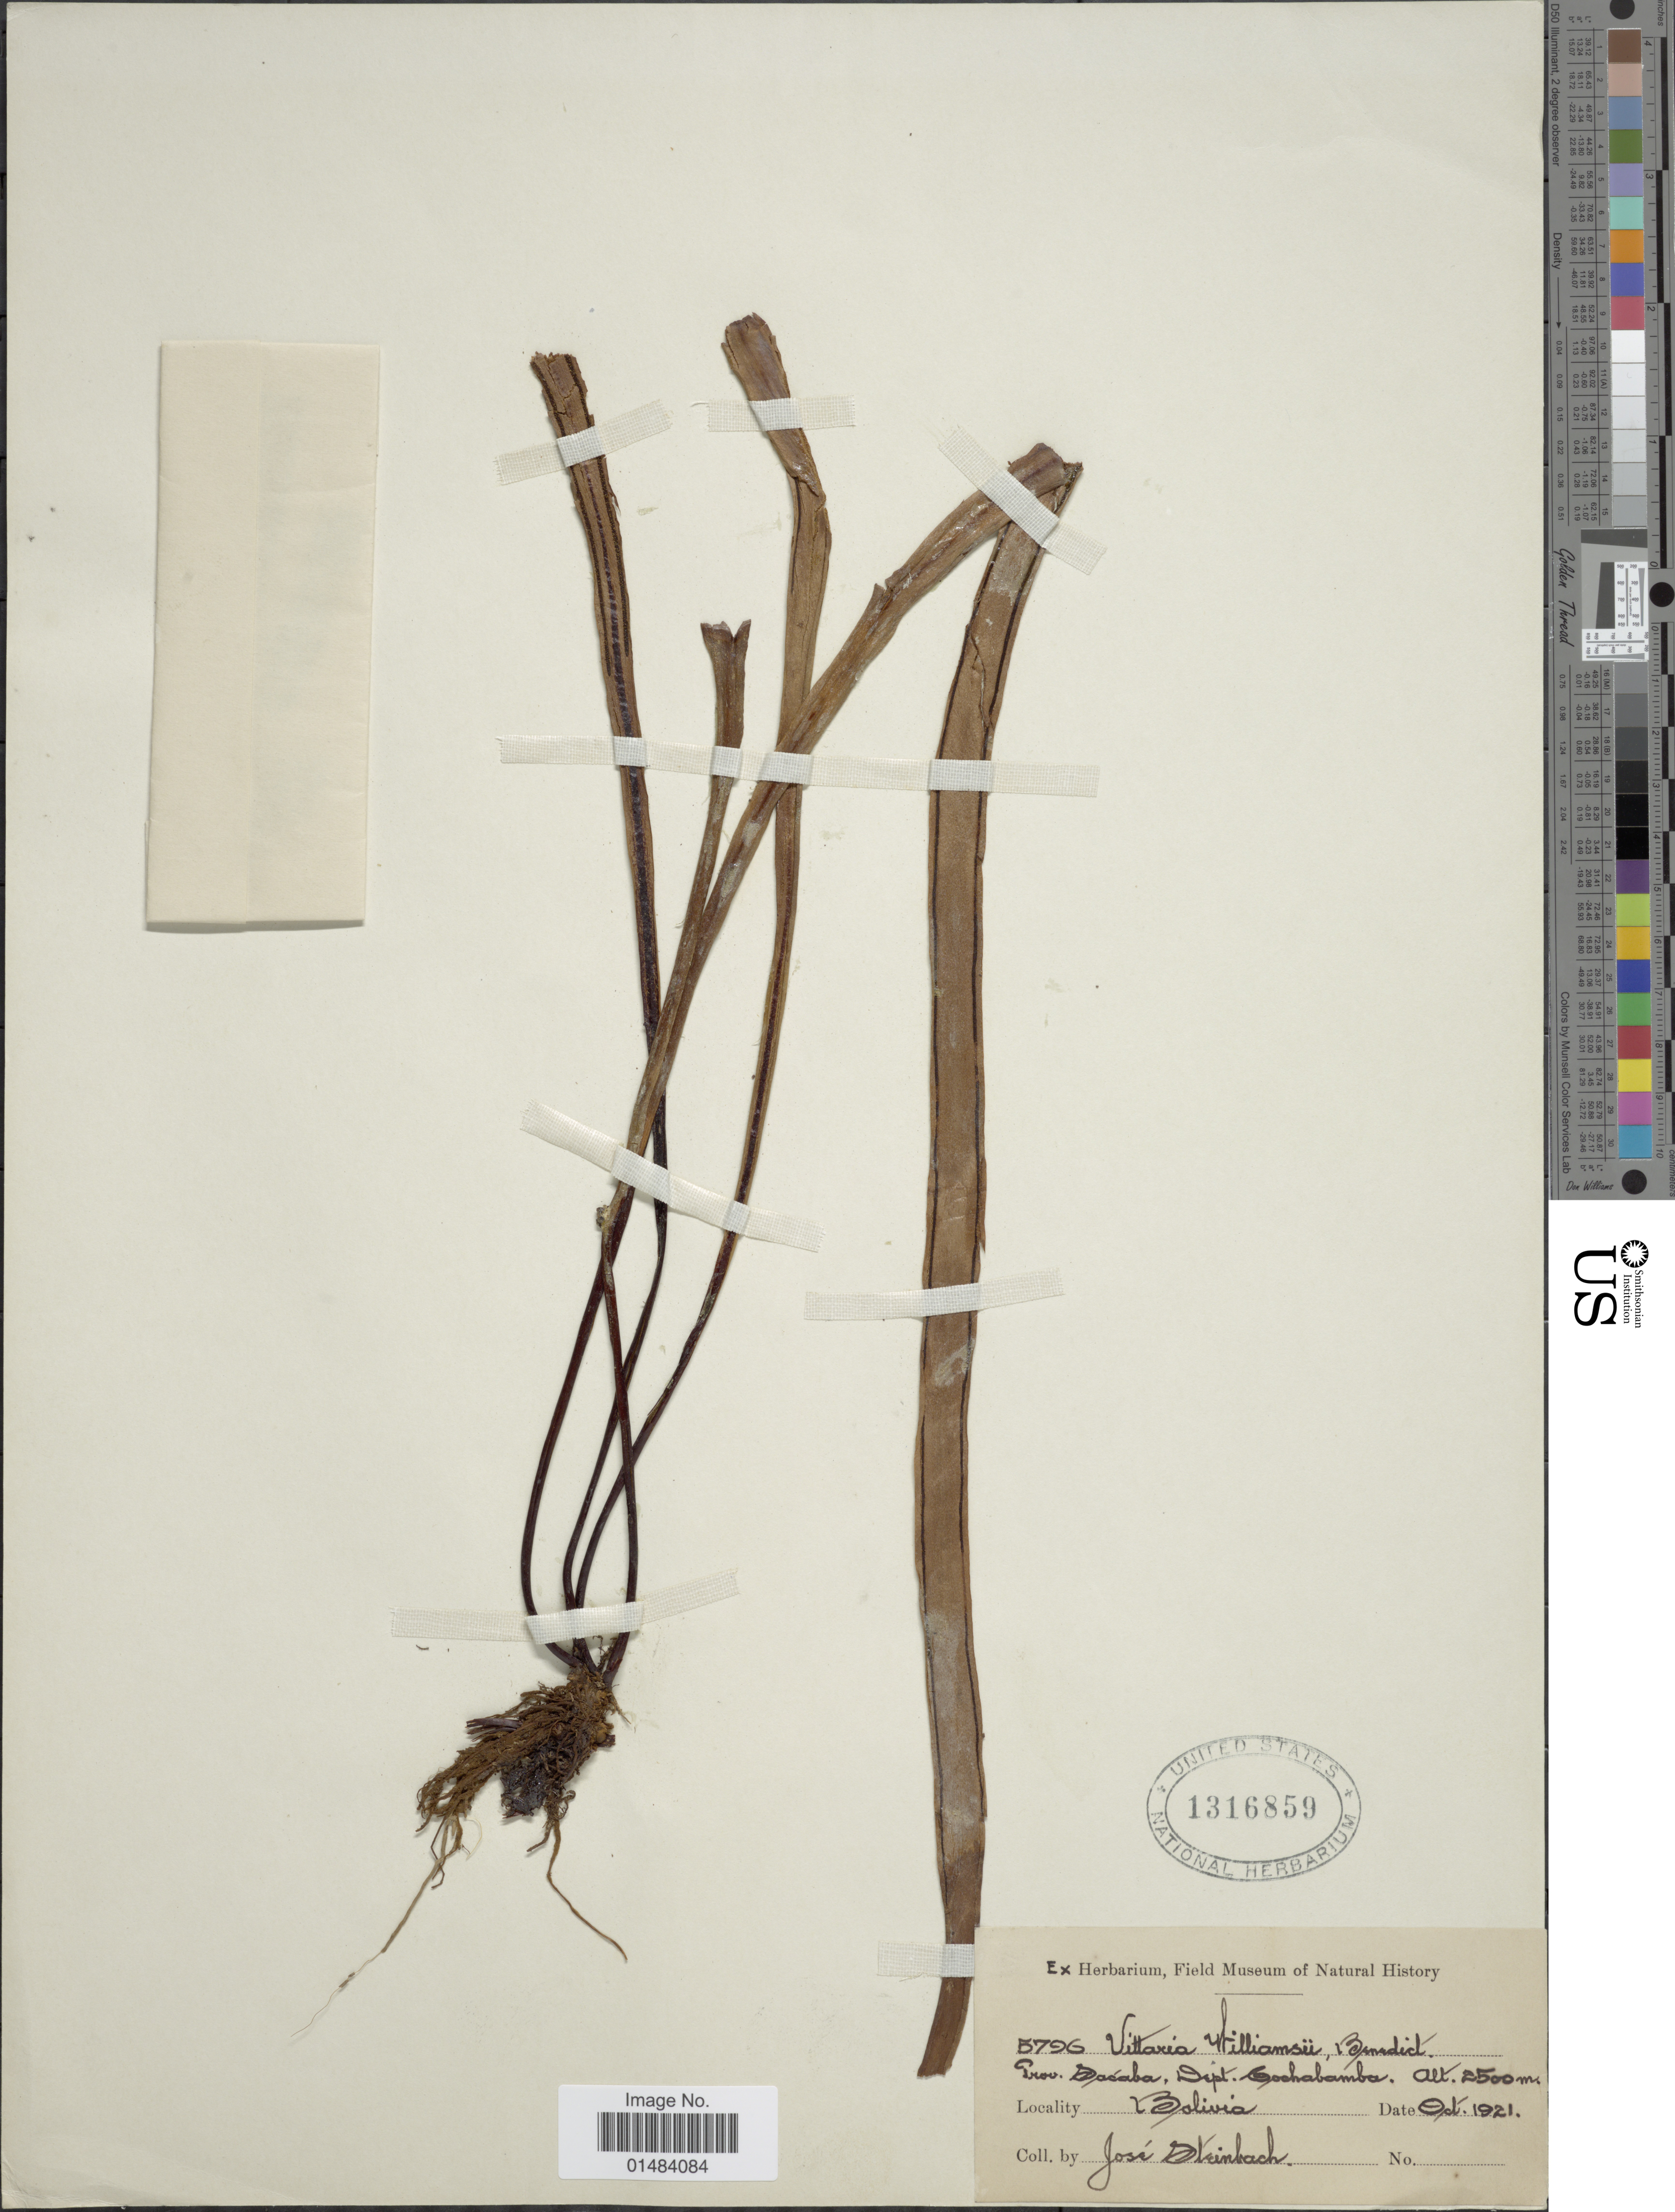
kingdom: Plantae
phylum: Tracheophyta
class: Polypodiopsida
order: Polypodiales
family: Pteridaceae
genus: Vittaria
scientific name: Vittaria williamsii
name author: Benedict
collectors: J. Steinbach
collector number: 5796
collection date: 1921-10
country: Bolivia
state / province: Cochabamba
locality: Prov. Dacaba, Dept. Cochabamba.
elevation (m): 2500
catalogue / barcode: US 1316859